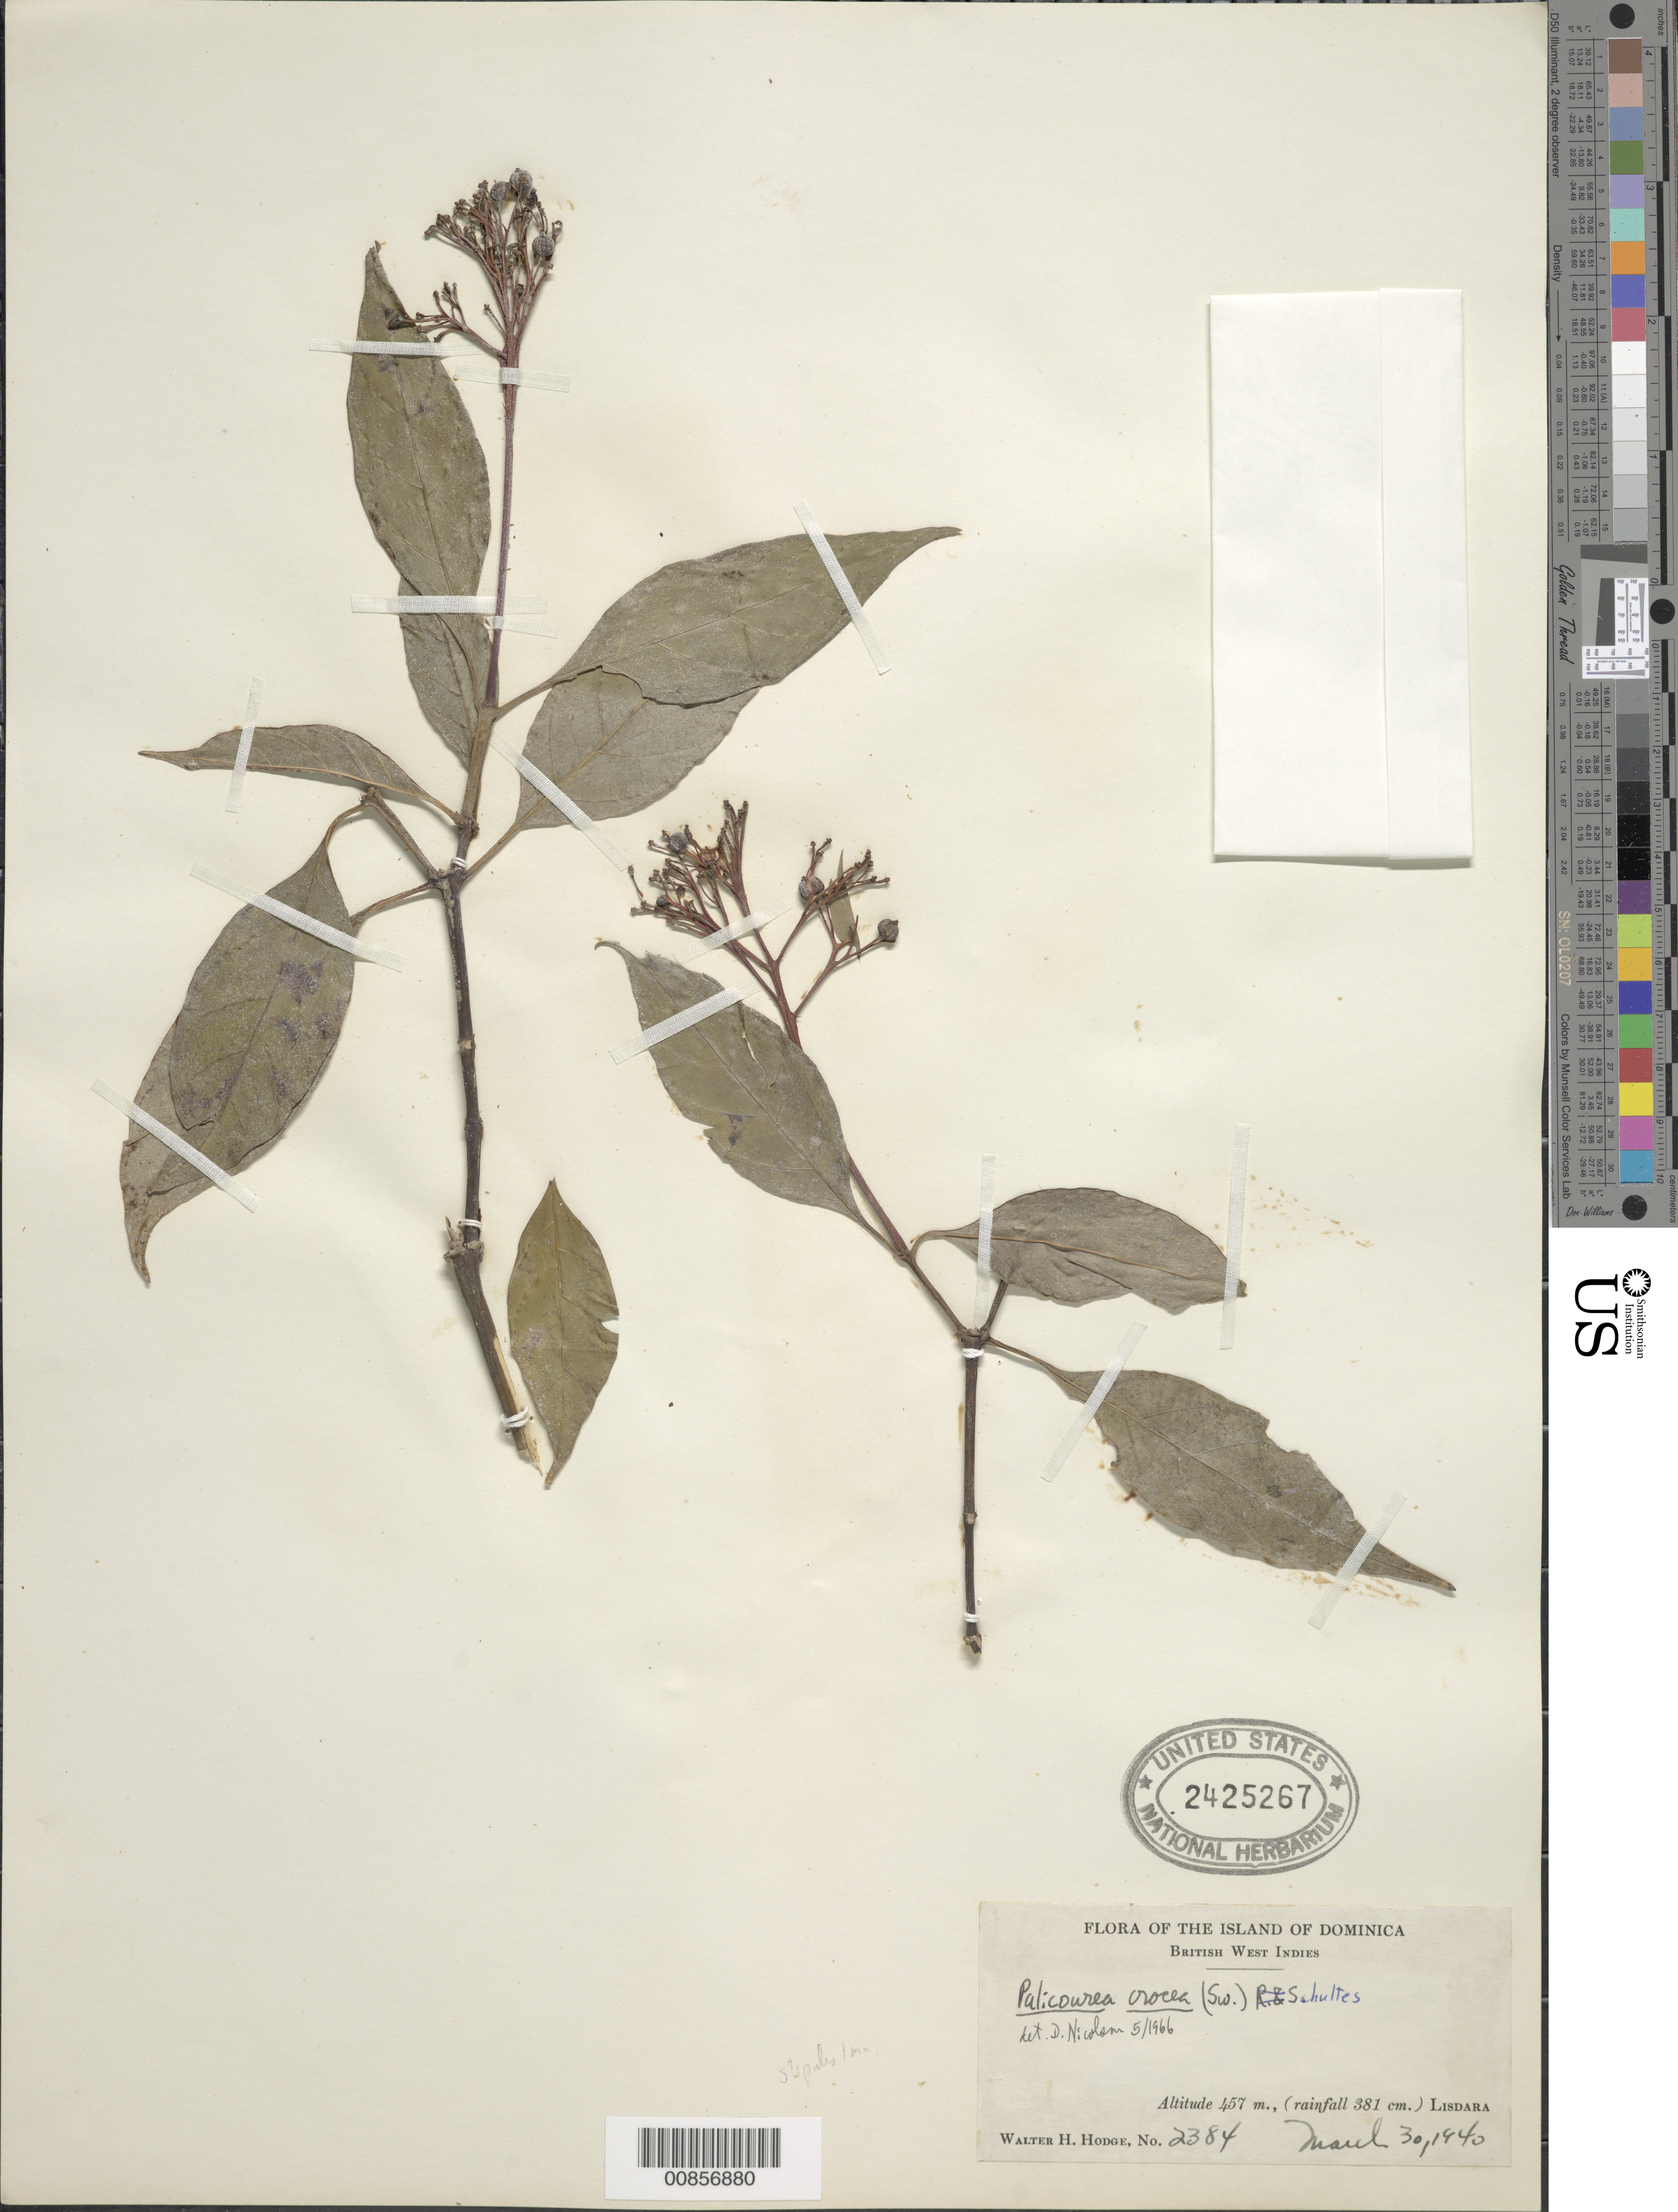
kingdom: Plantae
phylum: Tracheophyta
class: Magnoliopsida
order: Gentianales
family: Rubiaceae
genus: Palicourea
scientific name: Palicourea crocea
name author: (Sw.) Schult.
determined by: Nicolson, Dan H.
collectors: W. Hodge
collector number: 2384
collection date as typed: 30 Mar 1940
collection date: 1940-03-30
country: Dominica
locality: Lisdara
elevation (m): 457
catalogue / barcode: US 2425267